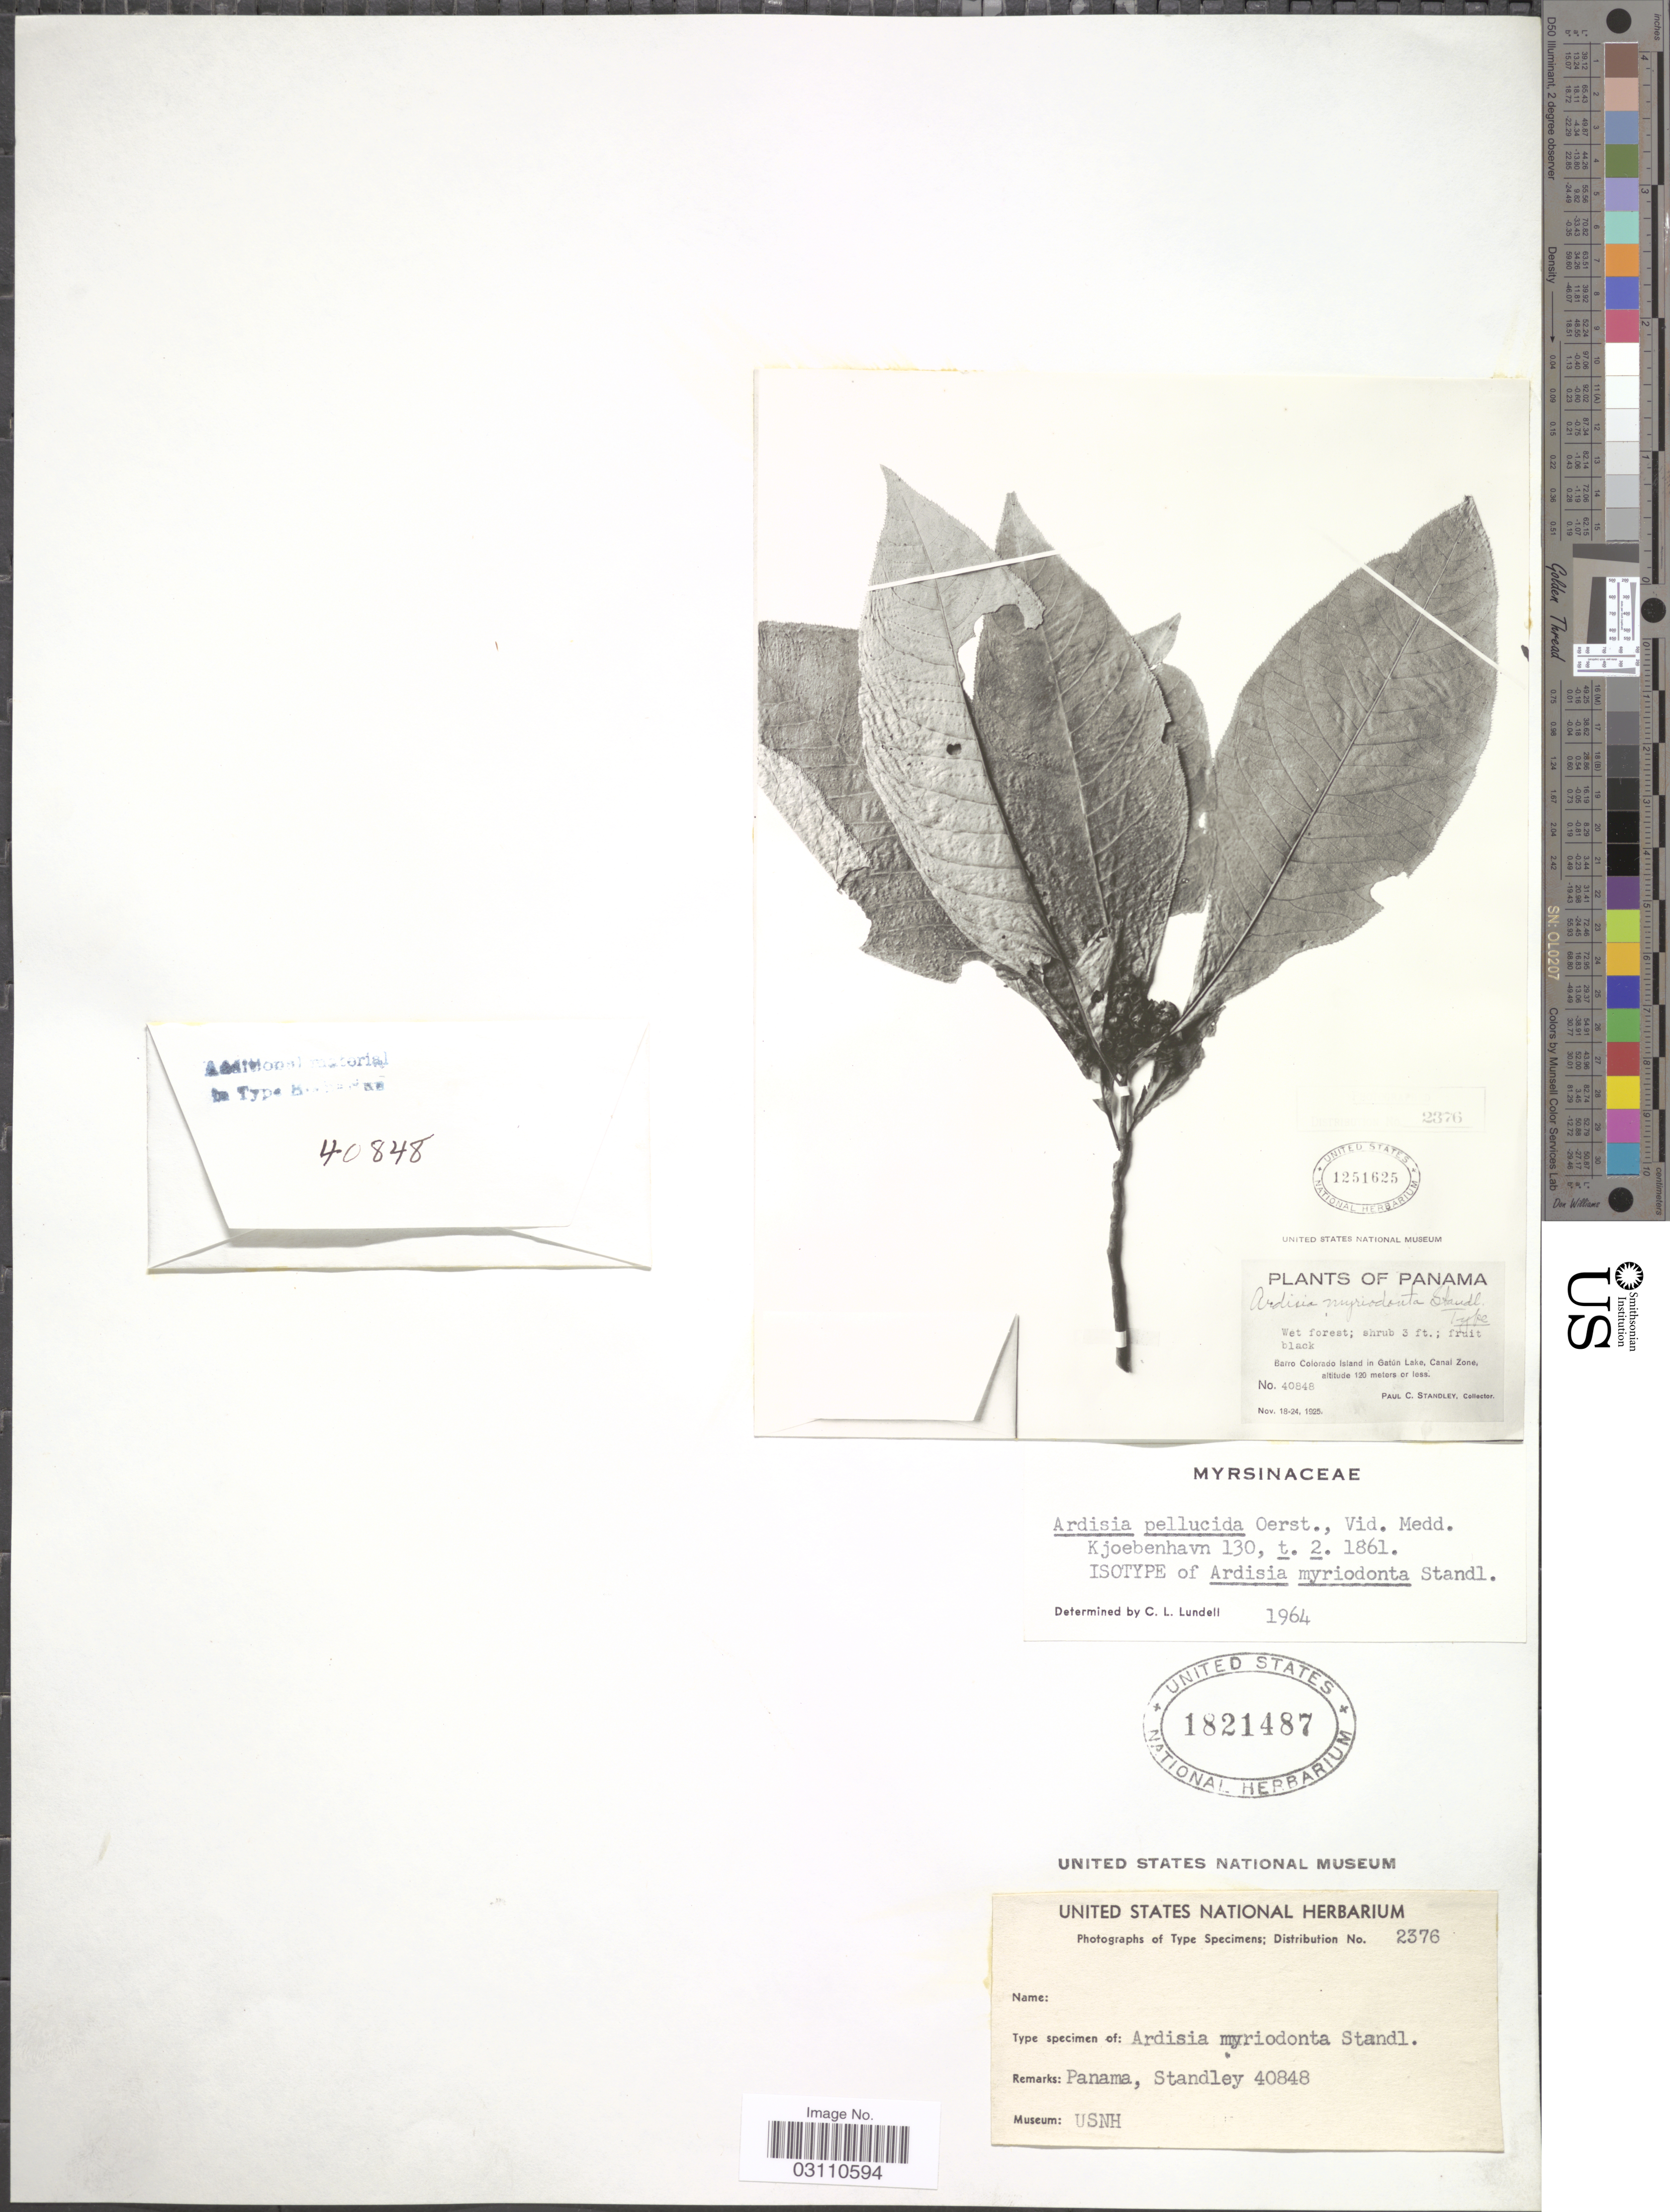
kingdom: Plantae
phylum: Tracheophyta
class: Magnoliopsida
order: Ericales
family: Primulaceae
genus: Ardisia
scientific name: Ardisia pellucida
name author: Oerst.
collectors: P. C. Standley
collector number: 40848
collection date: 1925-11-18/1925-11-24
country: Panama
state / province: Panamá Oeste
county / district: Canal Zone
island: Barro Colorado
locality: Barro Colorado Island in Gatún Lake, Canal Zone.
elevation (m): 0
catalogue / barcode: US 1821487